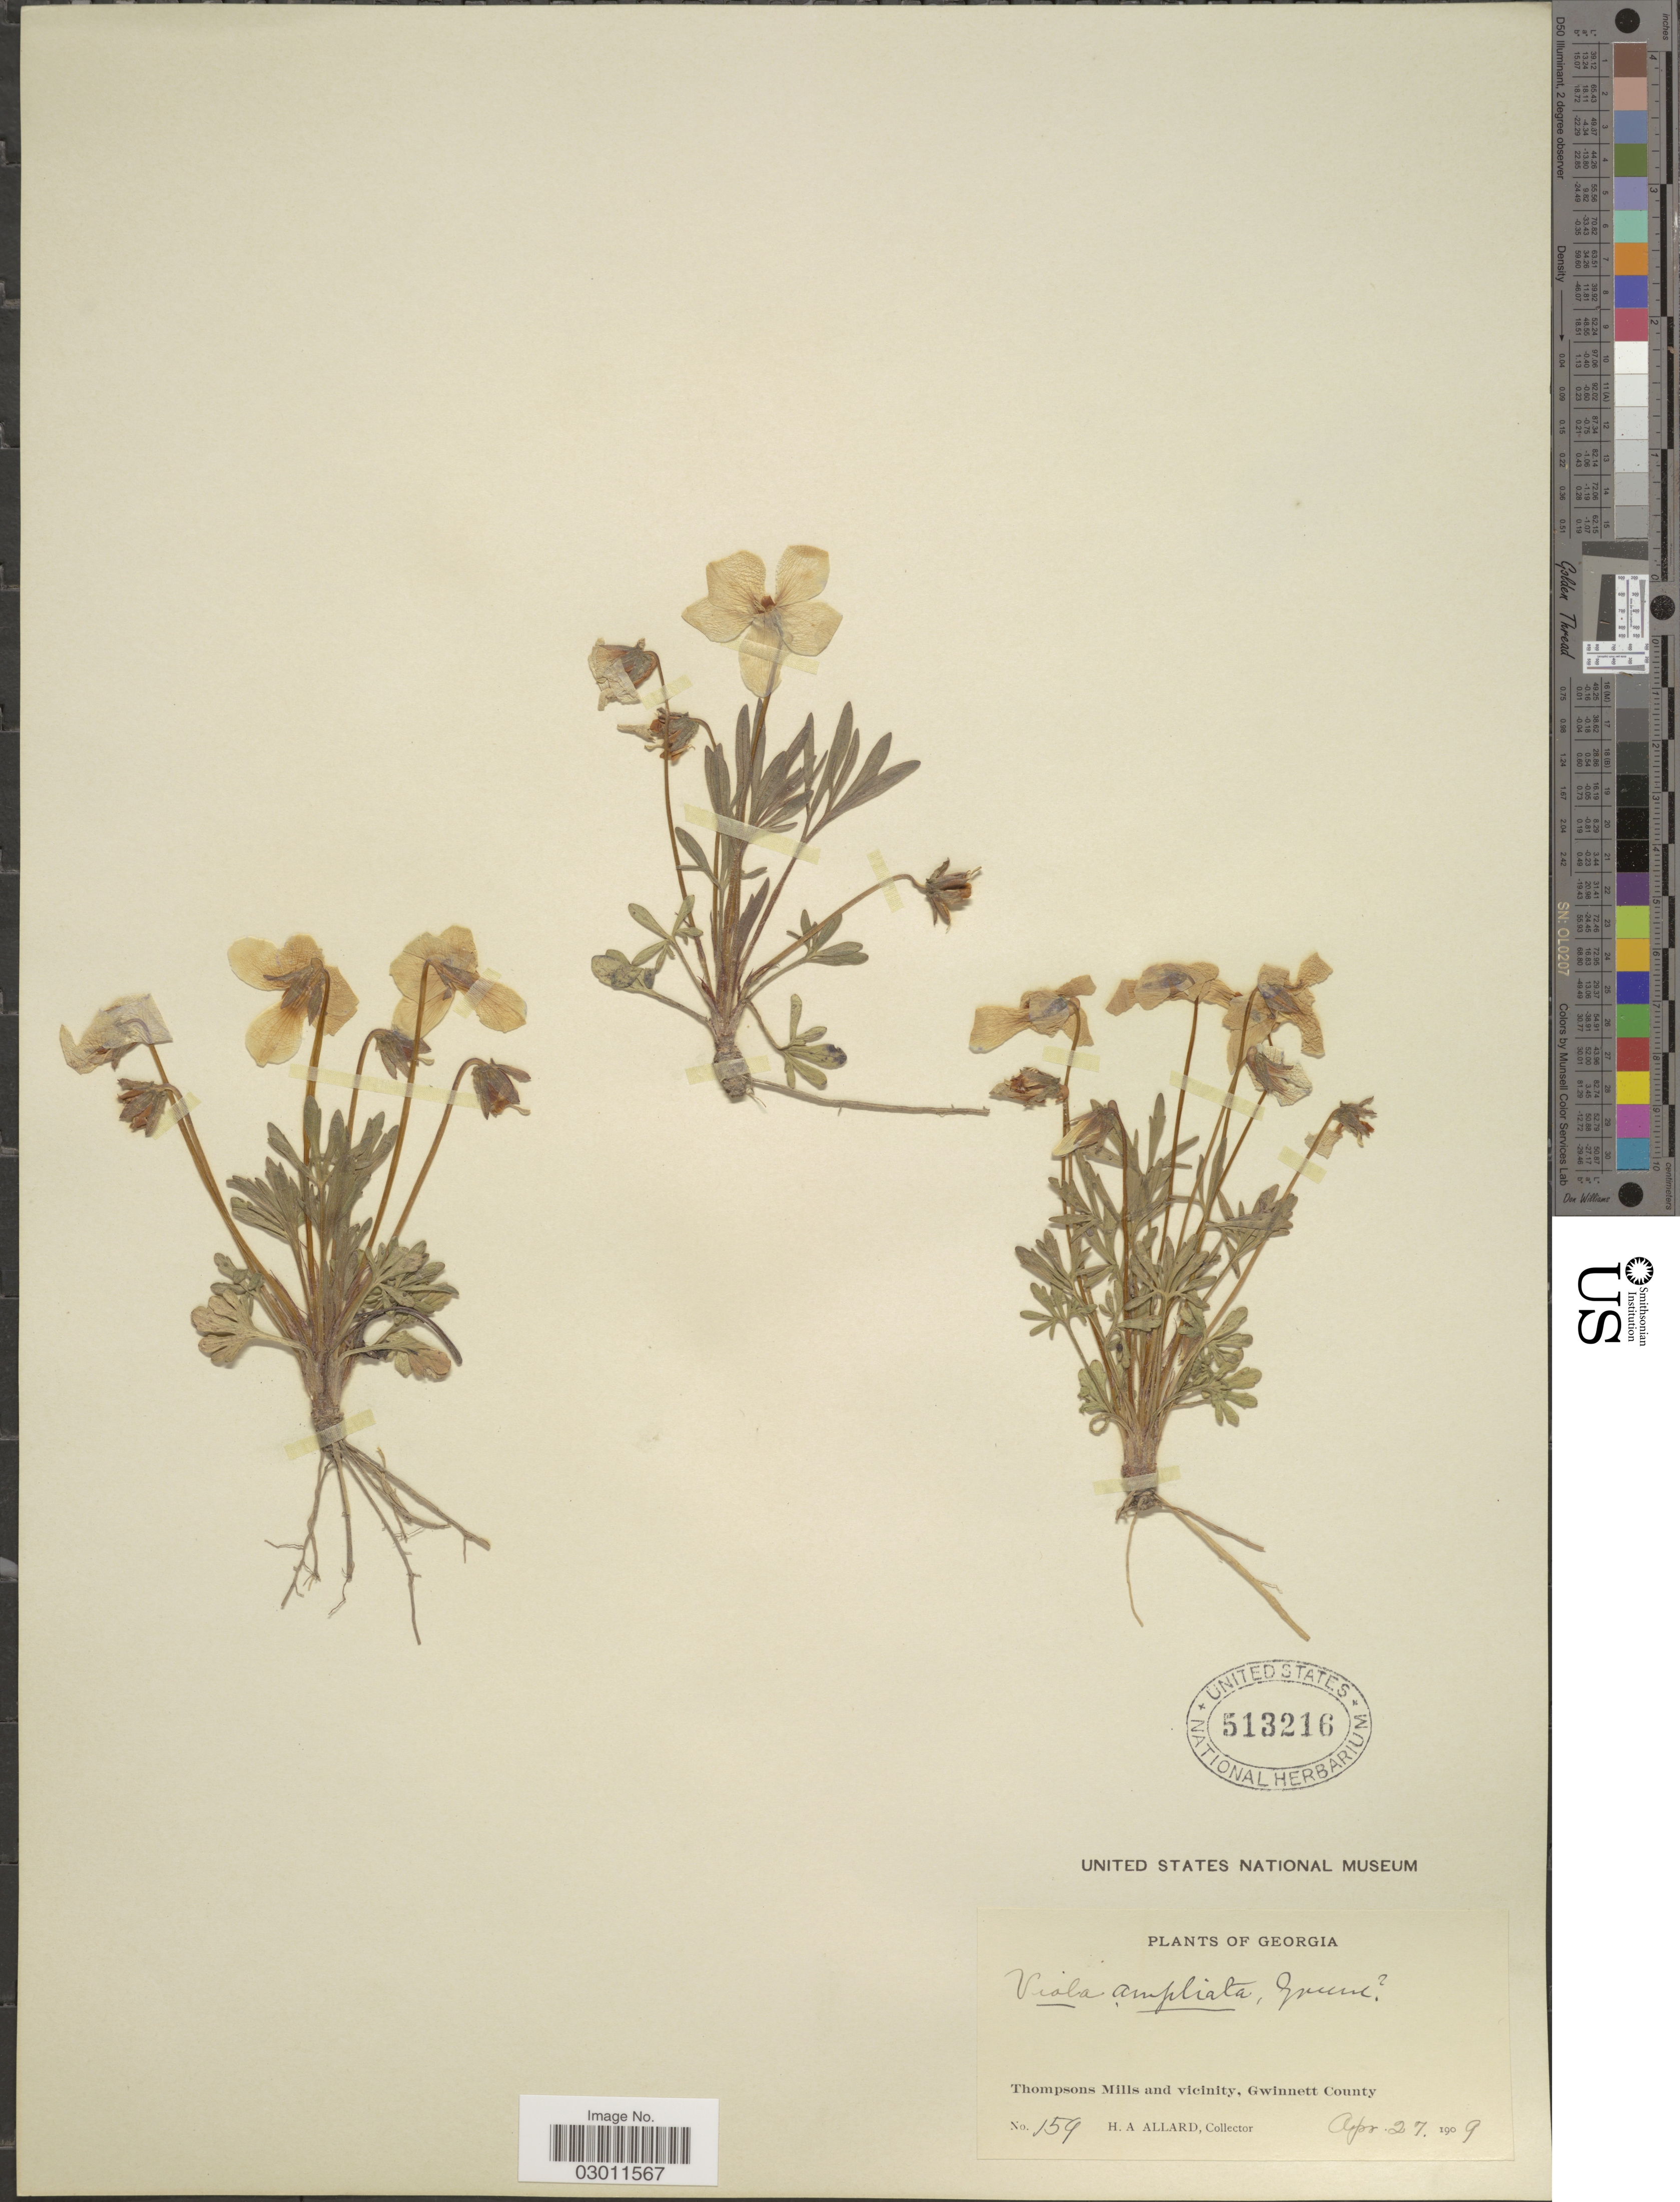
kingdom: Plantae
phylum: Tracheophyta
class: Magnoliopsida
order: Malpighiales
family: Violaceae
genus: Viola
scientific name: Viola ampliata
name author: Greene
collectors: H. A. Allard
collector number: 159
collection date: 1909-04-27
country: United States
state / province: Georgia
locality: Thompsons Mills and vicinity, Gwinnett County.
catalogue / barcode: US 513216